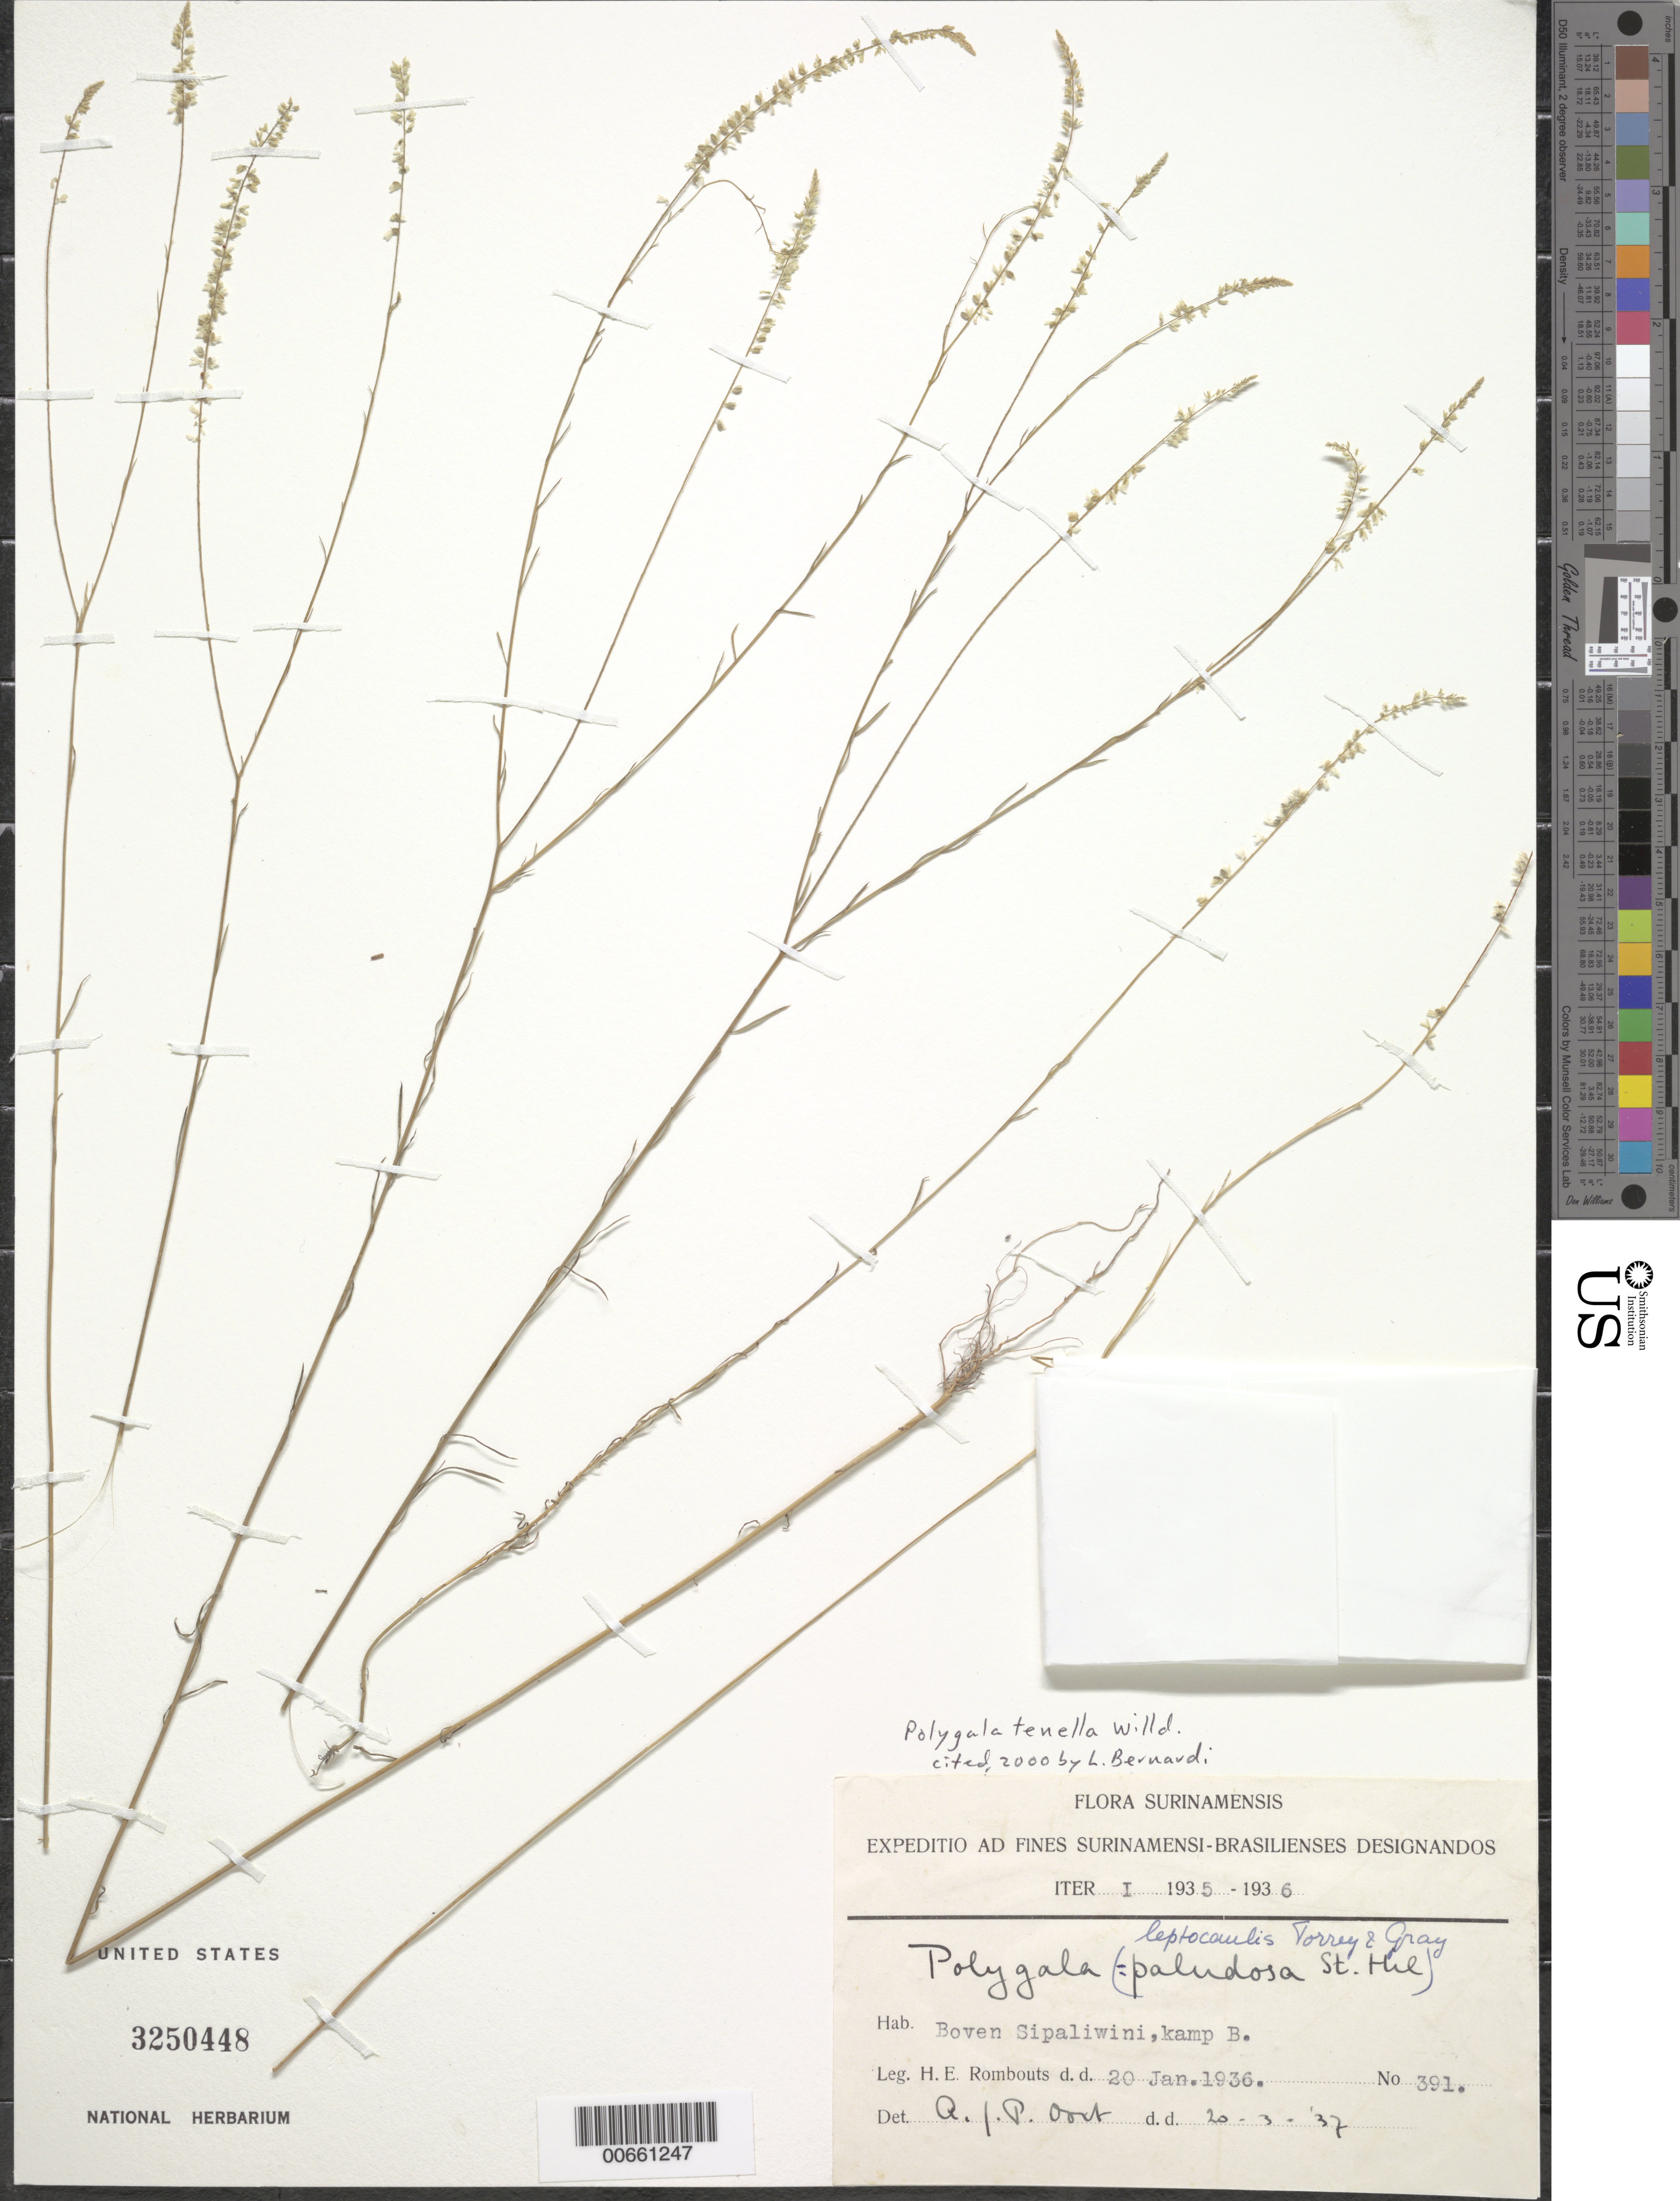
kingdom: Plantae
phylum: Tracheophyta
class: Magnoliopsida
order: Fabales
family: Polygalaceae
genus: Polygala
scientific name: Polygala tenella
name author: Willd.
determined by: Bernardi, L.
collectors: H. Rombouts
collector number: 391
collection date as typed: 20-Jan-36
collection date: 1936-01-20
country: Suriname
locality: Upper Sipaliwini R., camp B (13?)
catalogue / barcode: US 3250448